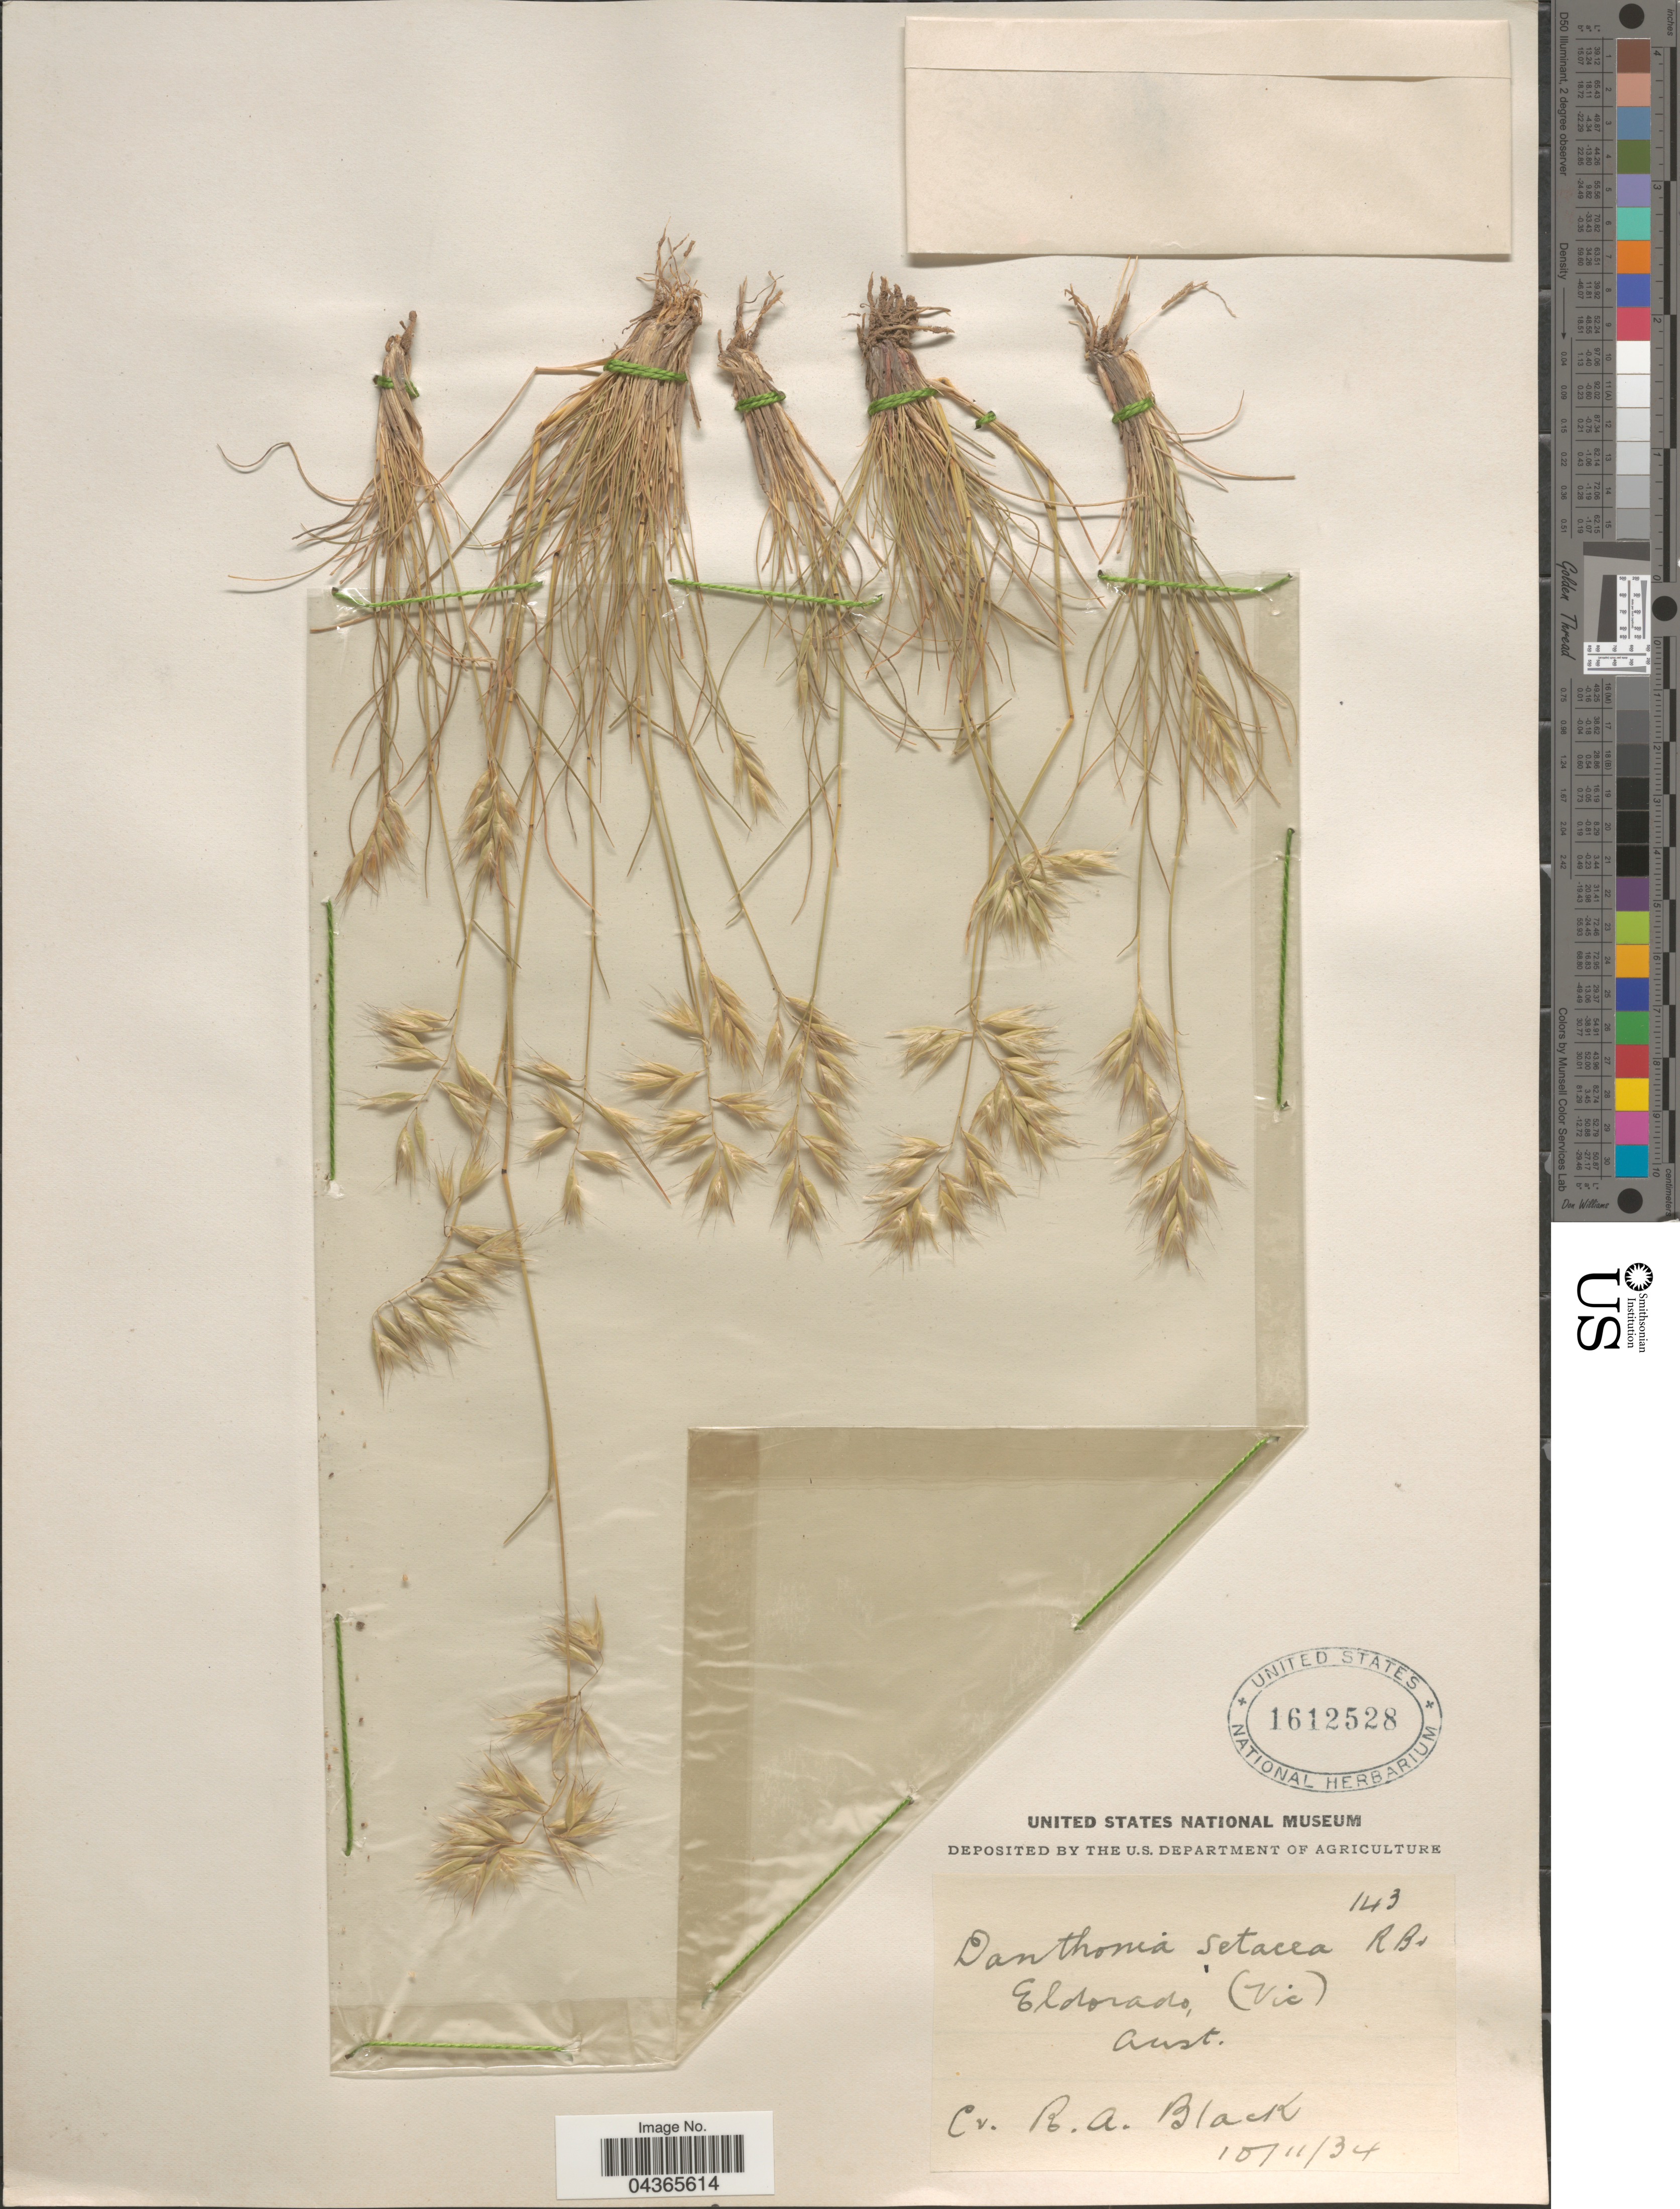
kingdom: Plantae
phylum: Tracheophyta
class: Liliopsida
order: Poales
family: Poaceae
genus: Rytidosperma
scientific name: Rytidosperma setaceum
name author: (R. Br.) Connor & Edgar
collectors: R. A. Black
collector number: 143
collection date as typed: Transcribed d/m/y: 10/11/34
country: Australia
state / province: Victoria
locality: Eldorado, (Vic).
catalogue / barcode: US 1612528